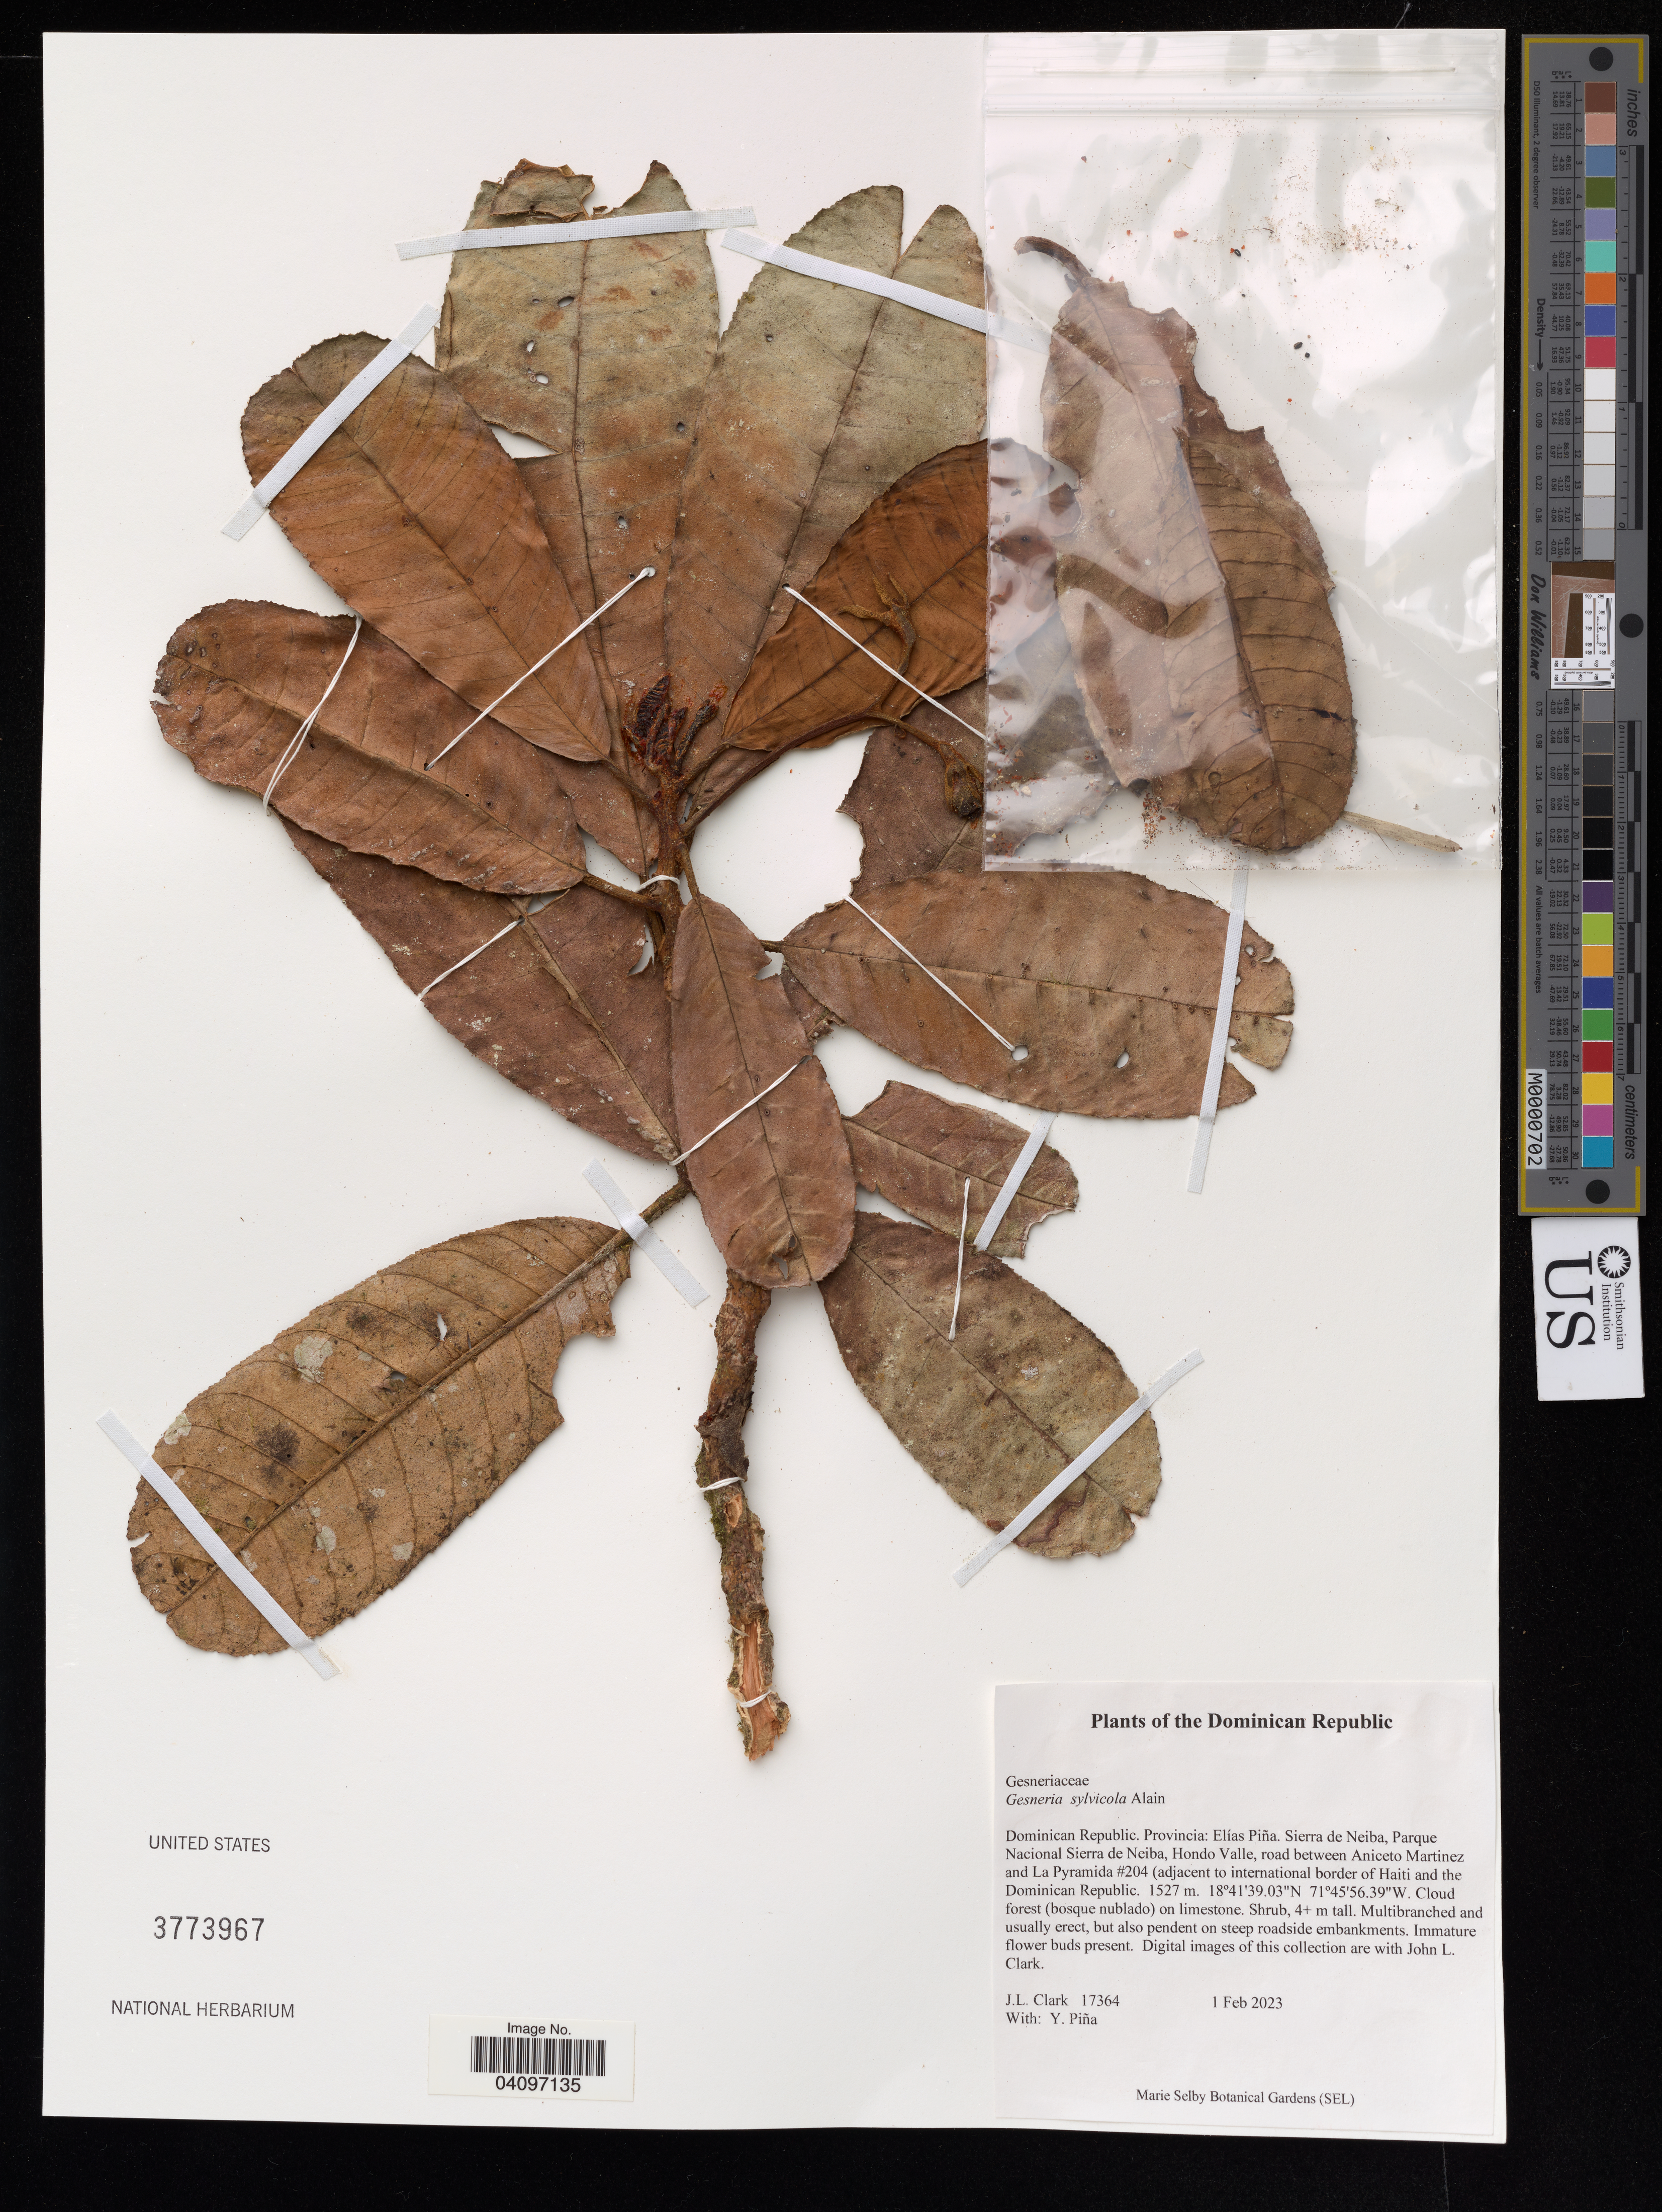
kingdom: Plantae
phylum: Tracheophyta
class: Magnoliopsida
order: Lamiales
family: Gesneriaceae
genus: Gesneria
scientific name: Gesneria sylvicola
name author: Alain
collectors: J. Clark & Y. Piña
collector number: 17364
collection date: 2023-02-01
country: Dominican Republic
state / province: Elías Piña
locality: Sierra de Neiba, Parque Nacional Sierra de Neiba, Hondo Valle, road between Aniceto Martinez and La Pyramida #204 (adjacent to international border of Haiti and the Dominican Republic.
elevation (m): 1527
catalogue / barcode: US 3773967